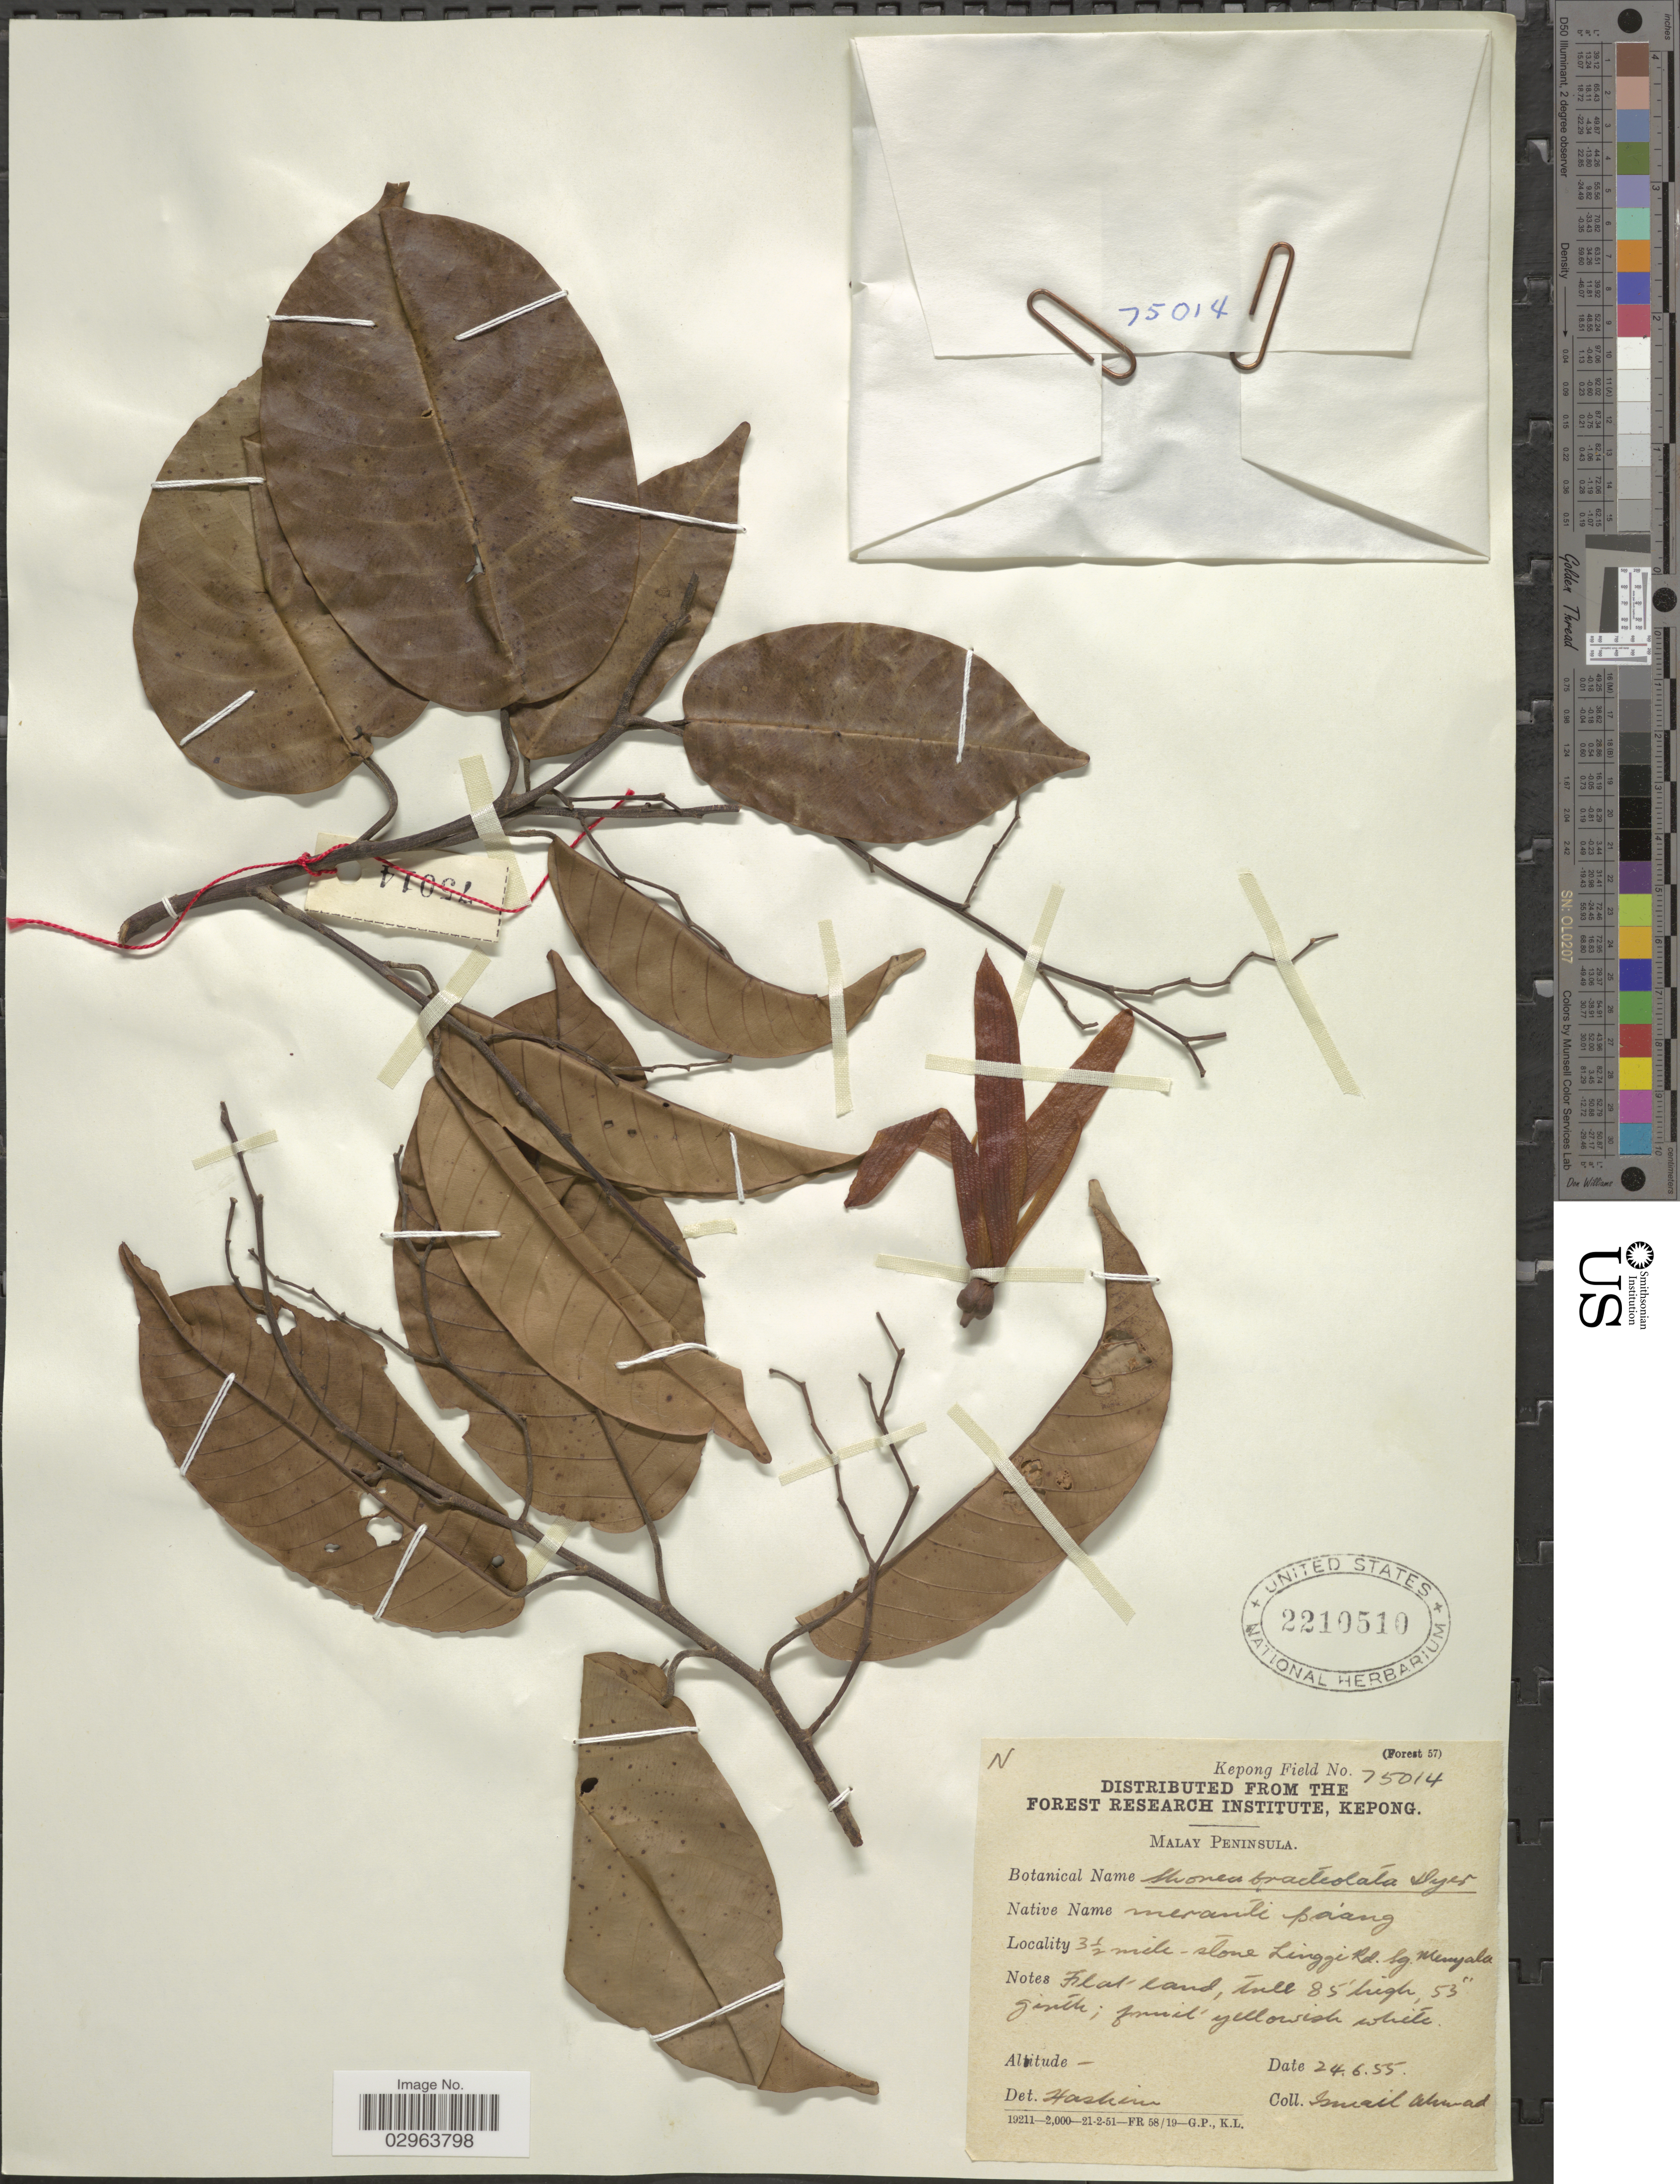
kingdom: Plantae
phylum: Tracheophyta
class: Magnoliopsida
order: Malvales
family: Dipterocarpaceae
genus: Anthoshorea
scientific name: Anthoshorea bracteolata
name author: (Dyer) P.S. Ashton & J. Heck.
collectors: I. Ahmad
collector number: Kepong Field 75014?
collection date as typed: Transcribed d/m/y: 24/6/55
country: Malaysia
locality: Malay Peninsula. 3½ mile-stone Linggi Rd. Sg. Menyala.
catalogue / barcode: US 2210510